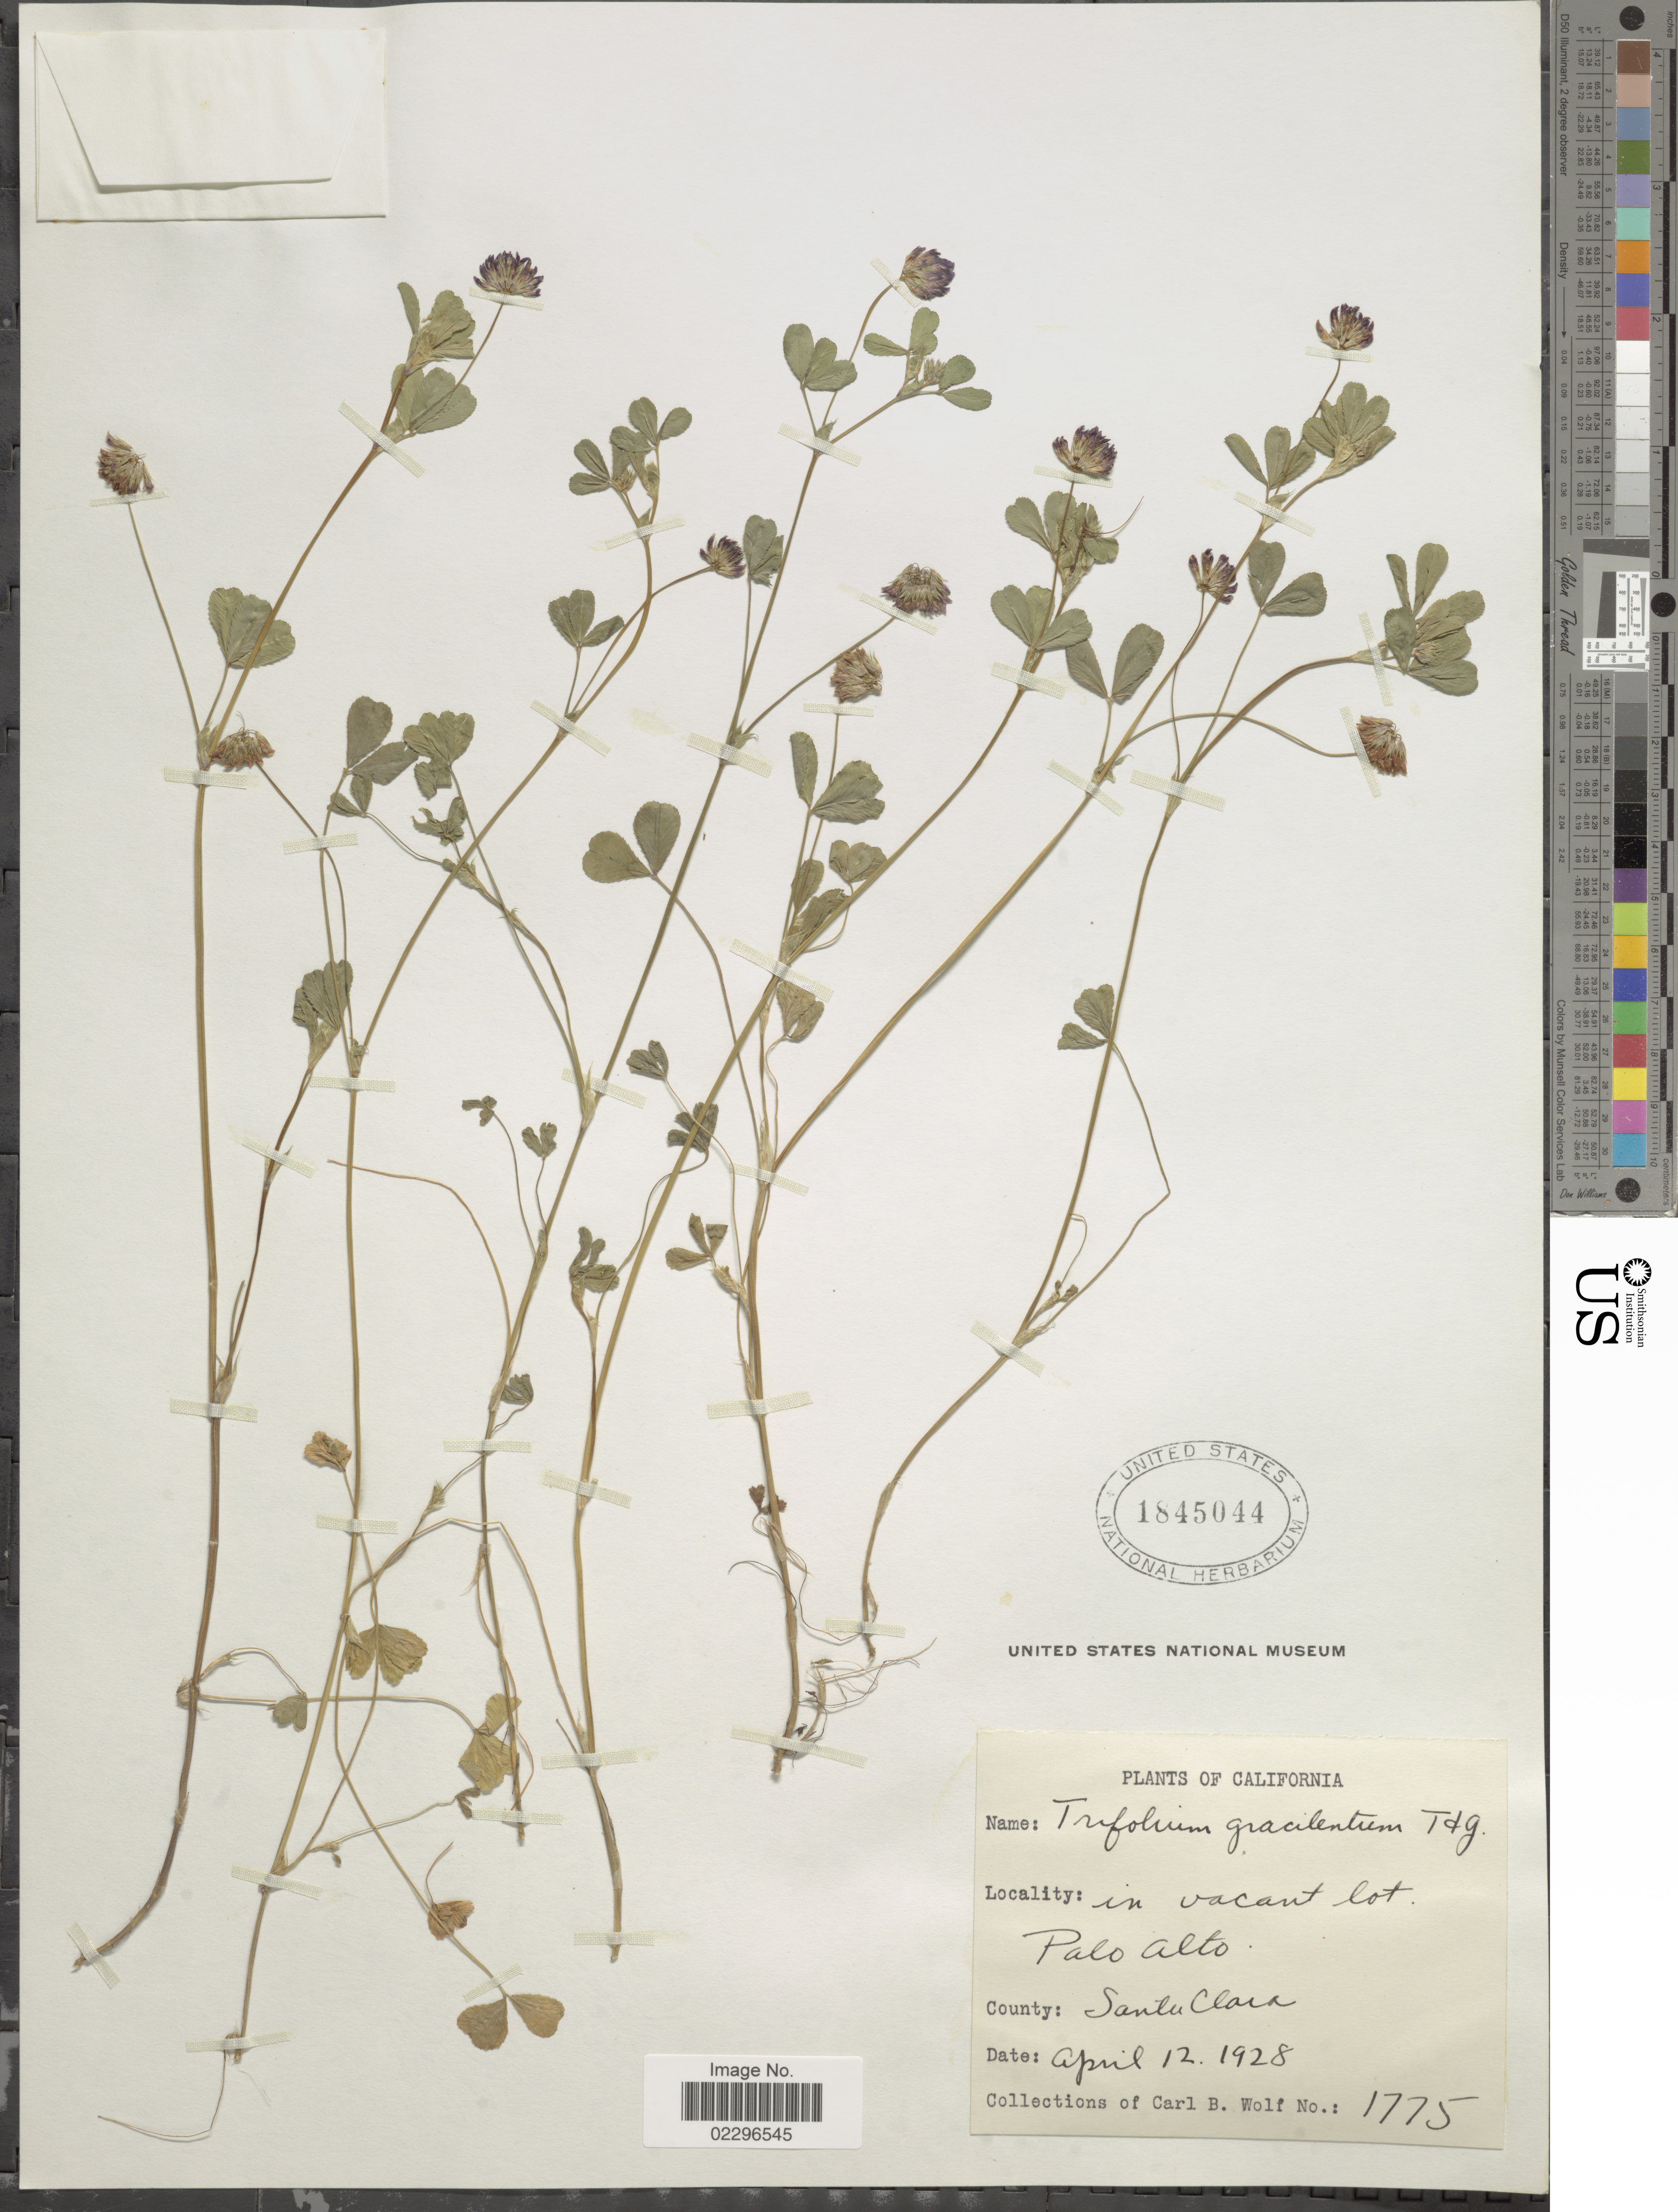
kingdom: Plantae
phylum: Tracheophyta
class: Magnoliopsida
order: Fabales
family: Fabaceae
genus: Trifolium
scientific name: Trifolium gracilentum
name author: Torr. & A. Gray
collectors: C. B. Wolf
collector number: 1775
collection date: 1928-04-12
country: United States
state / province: California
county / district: Santa Clara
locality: In vacant lot, Palo Alto, County: Santa Clara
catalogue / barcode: US 1845044